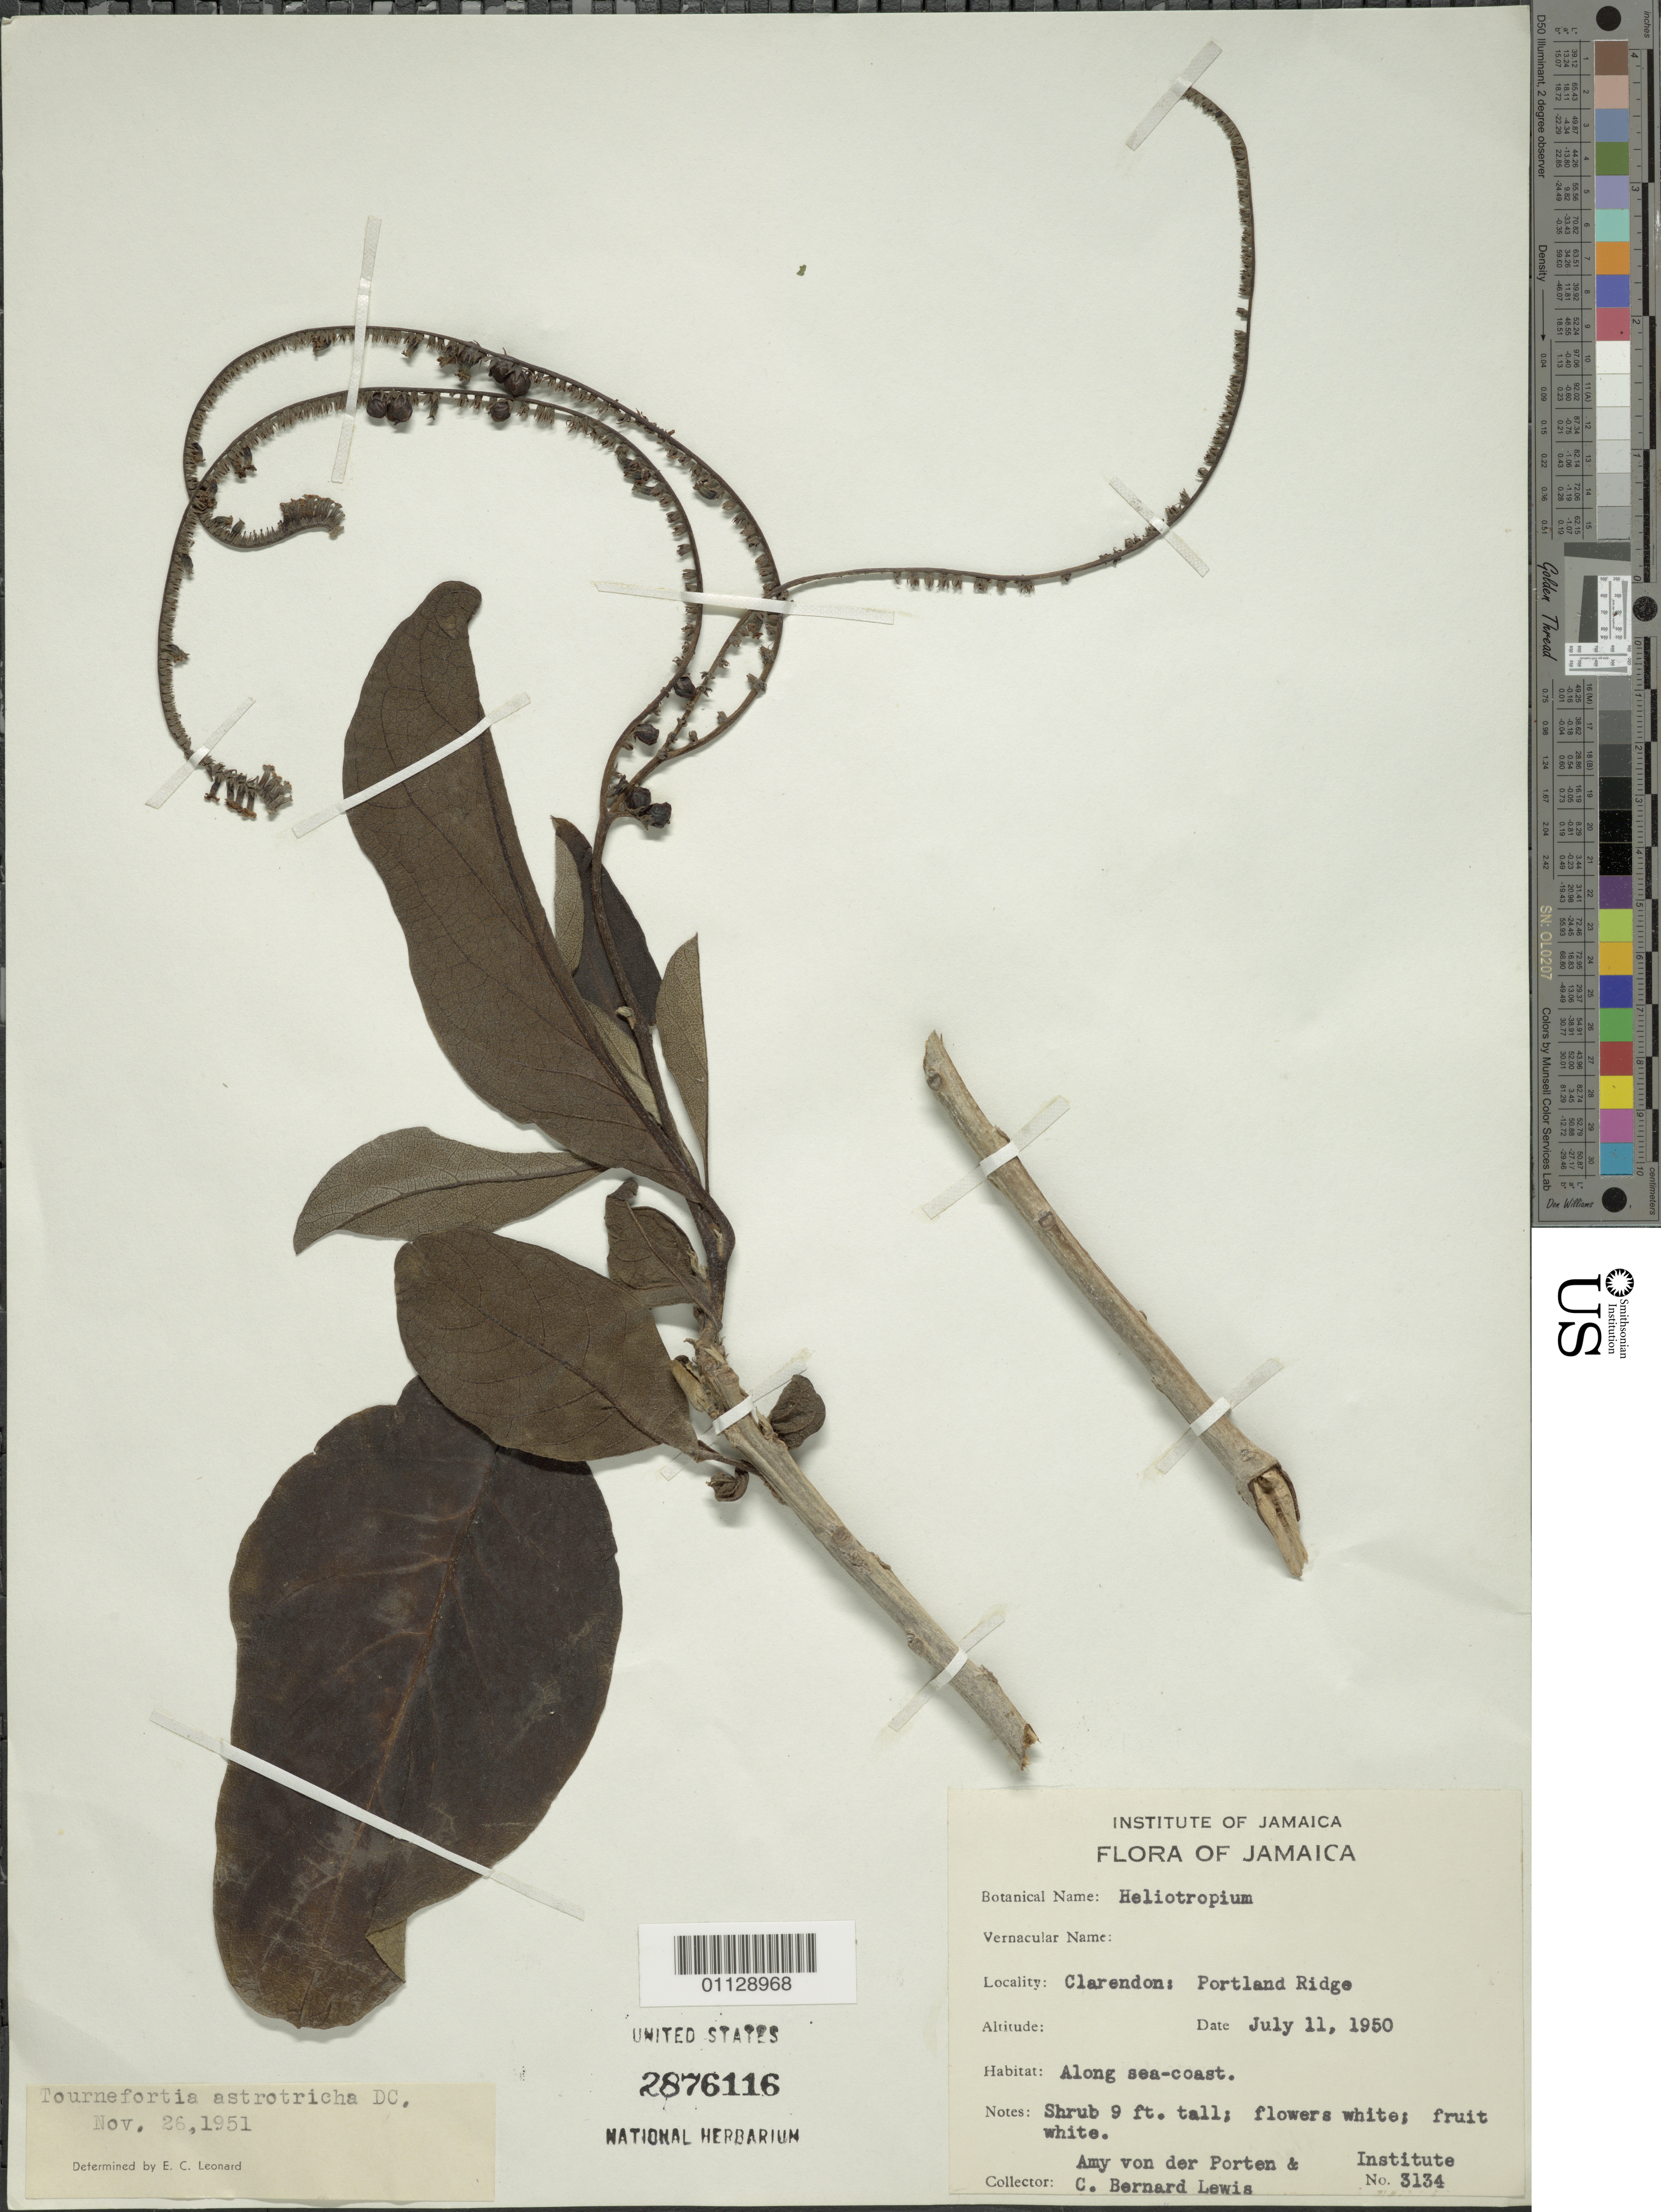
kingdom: Plantae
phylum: Tracheophyta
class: Magnoliopsida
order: Boraginales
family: Heliotropiaceae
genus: Tournefortia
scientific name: Tournefortia astrotricha var. astrotricha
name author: A. DC.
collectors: B. R. Lewis & A. Van Der Porten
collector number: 3134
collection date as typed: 11 Jul 1950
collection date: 1950-07-11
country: Jamaica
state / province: Clarendon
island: Jamaica I.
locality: Clarendon; Portland Ridge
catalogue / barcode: US 2876116